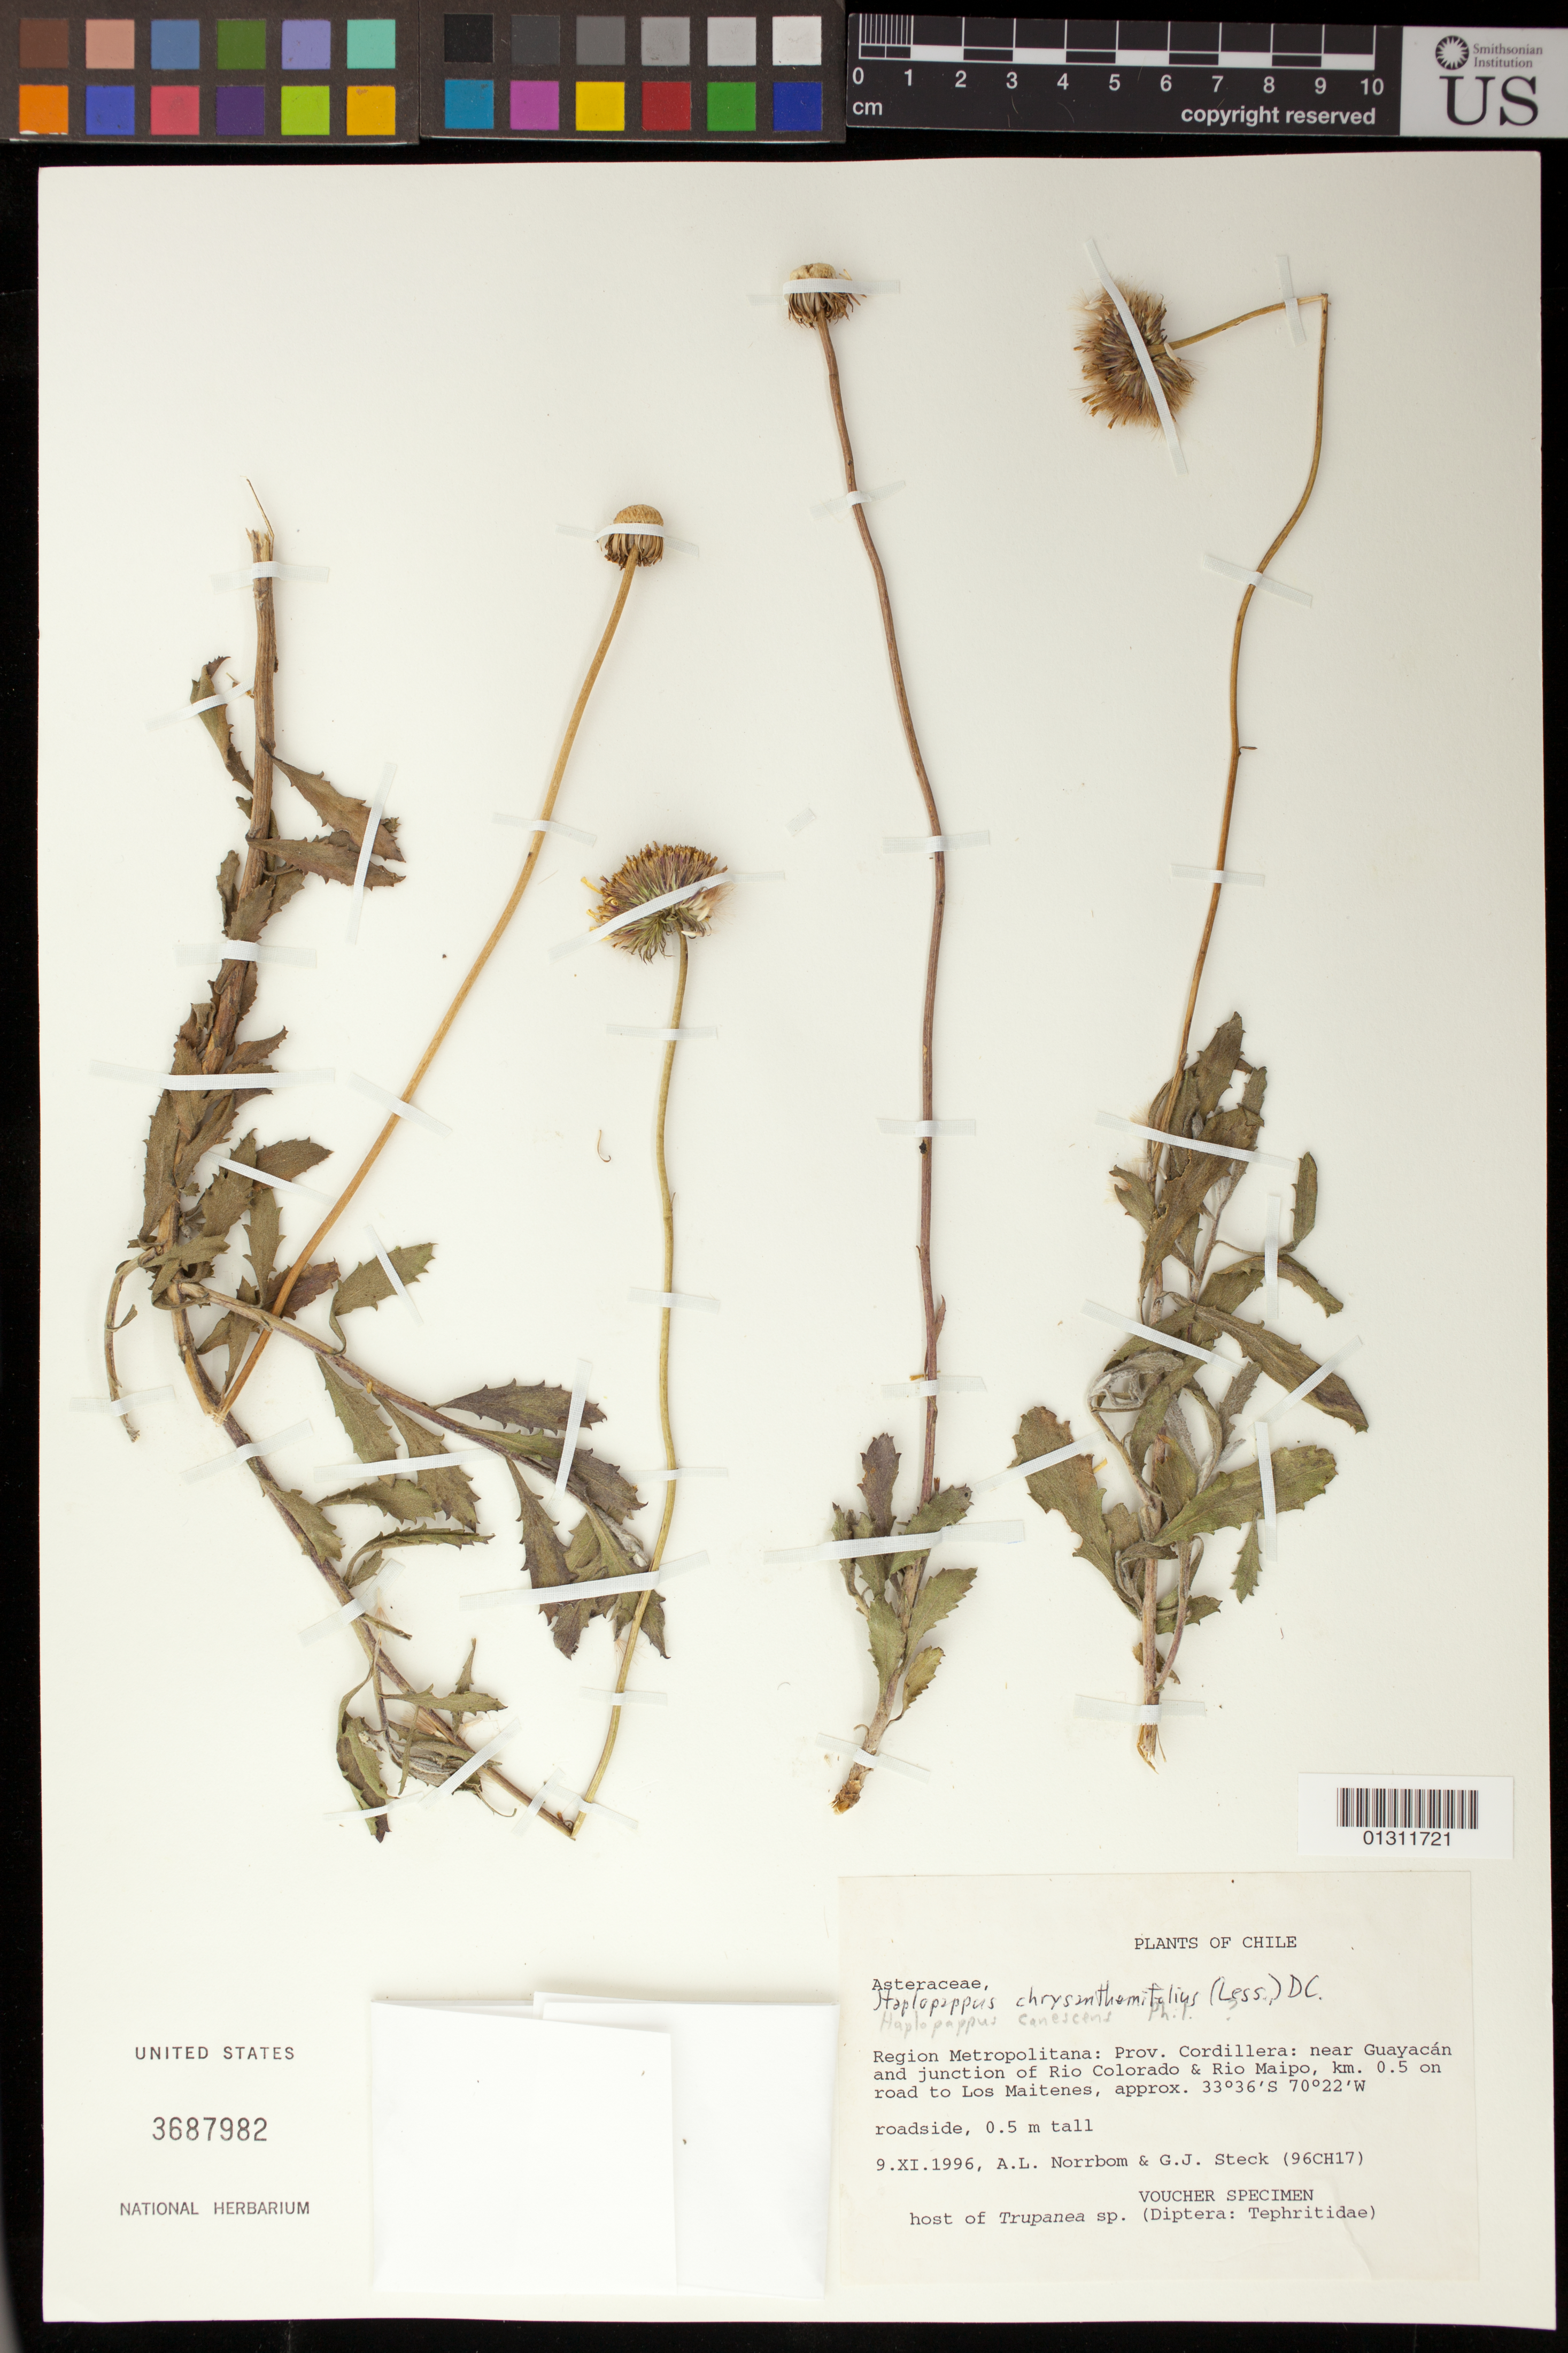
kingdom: Plantae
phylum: Tracheophyta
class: Magnoliopsida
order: Asterales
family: Asteraceae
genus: Haplopappus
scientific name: Haplopappus chrysanthemifolius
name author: (Less.) DC.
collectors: A. L. Norrbom & G. Steck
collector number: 96CH17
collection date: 1996-11-09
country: Chile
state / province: Región Metropolitana (RM)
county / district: Cordillera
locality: Prov. Cordillera: near Guayacan and junction of Rio Colorado and Rio Mapio, 0.5 km on road to Los Maitenes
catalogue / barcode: US 3687982